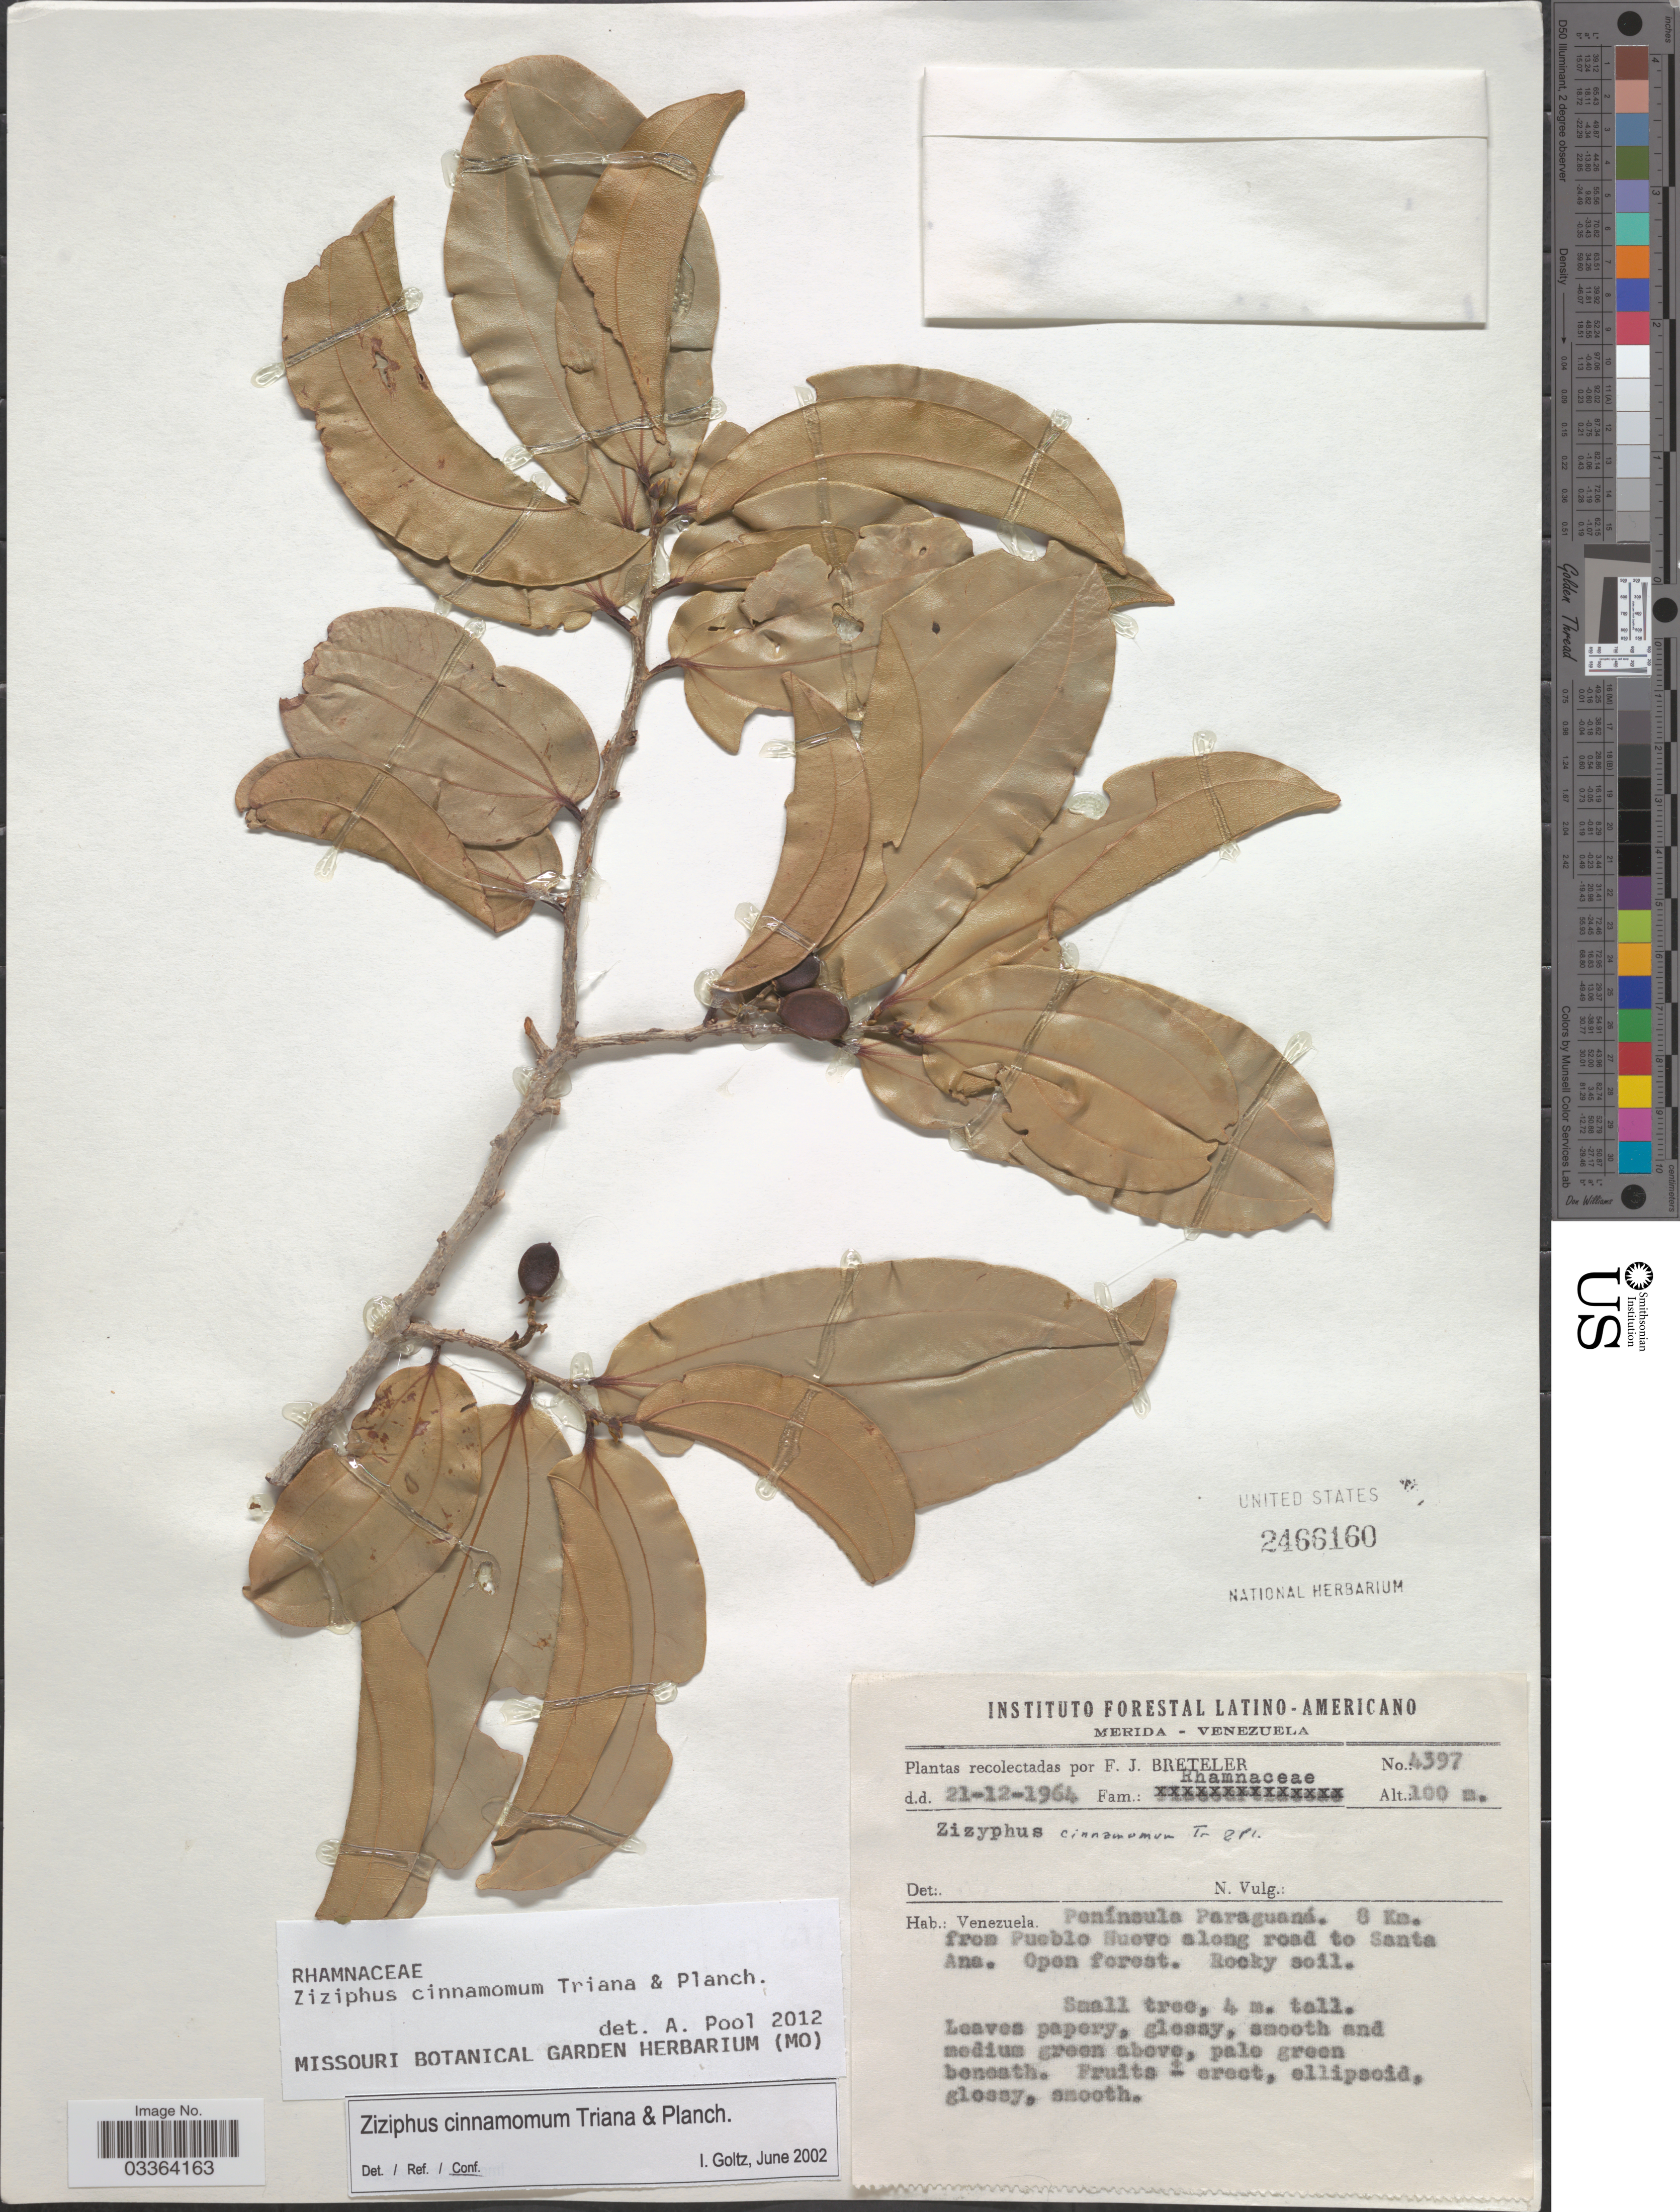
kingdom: Plantae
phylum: Tracheophyta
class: Magnoliopsida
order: Rosales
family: Rhamnaceae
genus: Sarcomphalus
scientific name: Sarcomphalus cinnamomum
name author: (Triana & Planch.) Hauenschild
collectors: F. J. Breteler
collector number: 4397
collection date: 1964-12-21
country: Venezuela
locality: Península Paraguaná. 8 Km. from Pueblo Nuevo along road to Santa Ana.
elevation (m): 100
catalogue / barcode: US 2466160